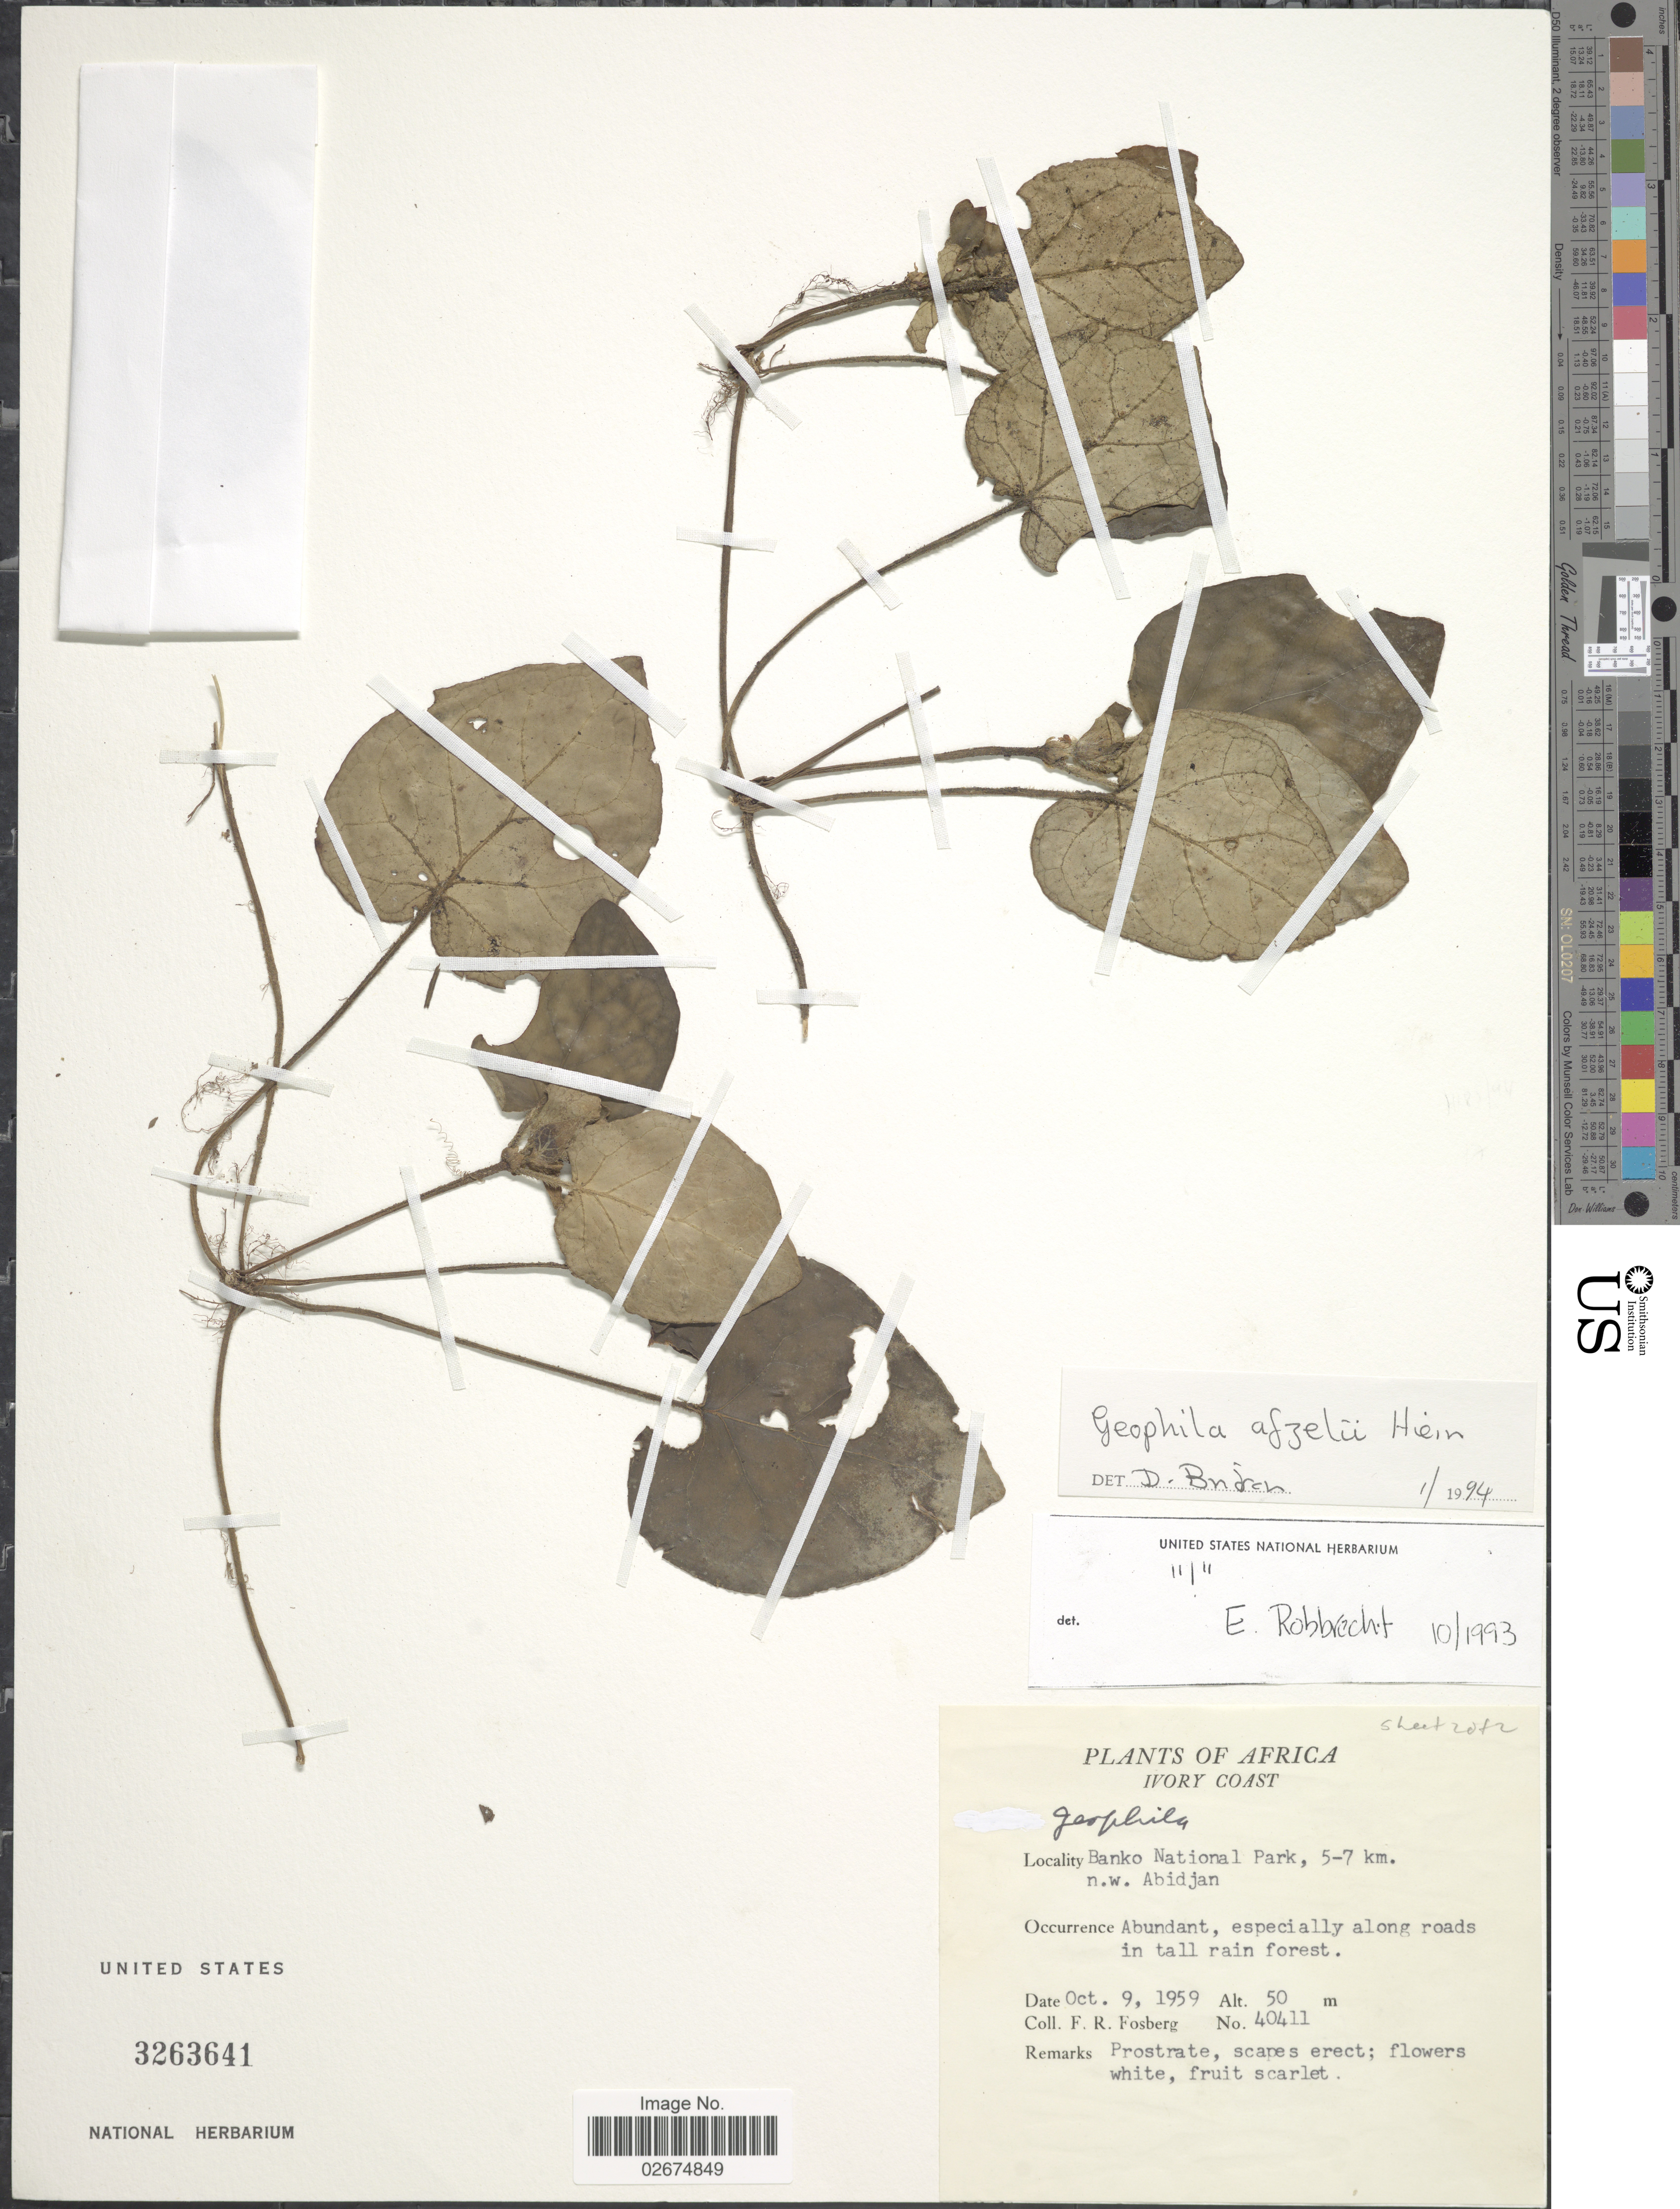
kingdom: Plantae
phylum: Tracheophyta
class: Magnoliopsida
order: Gentianales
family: Rubiaceae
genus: Geophila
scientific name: Geophila afzelii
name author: Hiern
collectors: F. R. Fosberg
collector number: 40411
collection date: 1959-10-09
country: Ivory Coast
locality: Banko National Park, 5-7 km. n.w. Abidjan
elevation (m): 50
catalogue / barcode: US 3263641